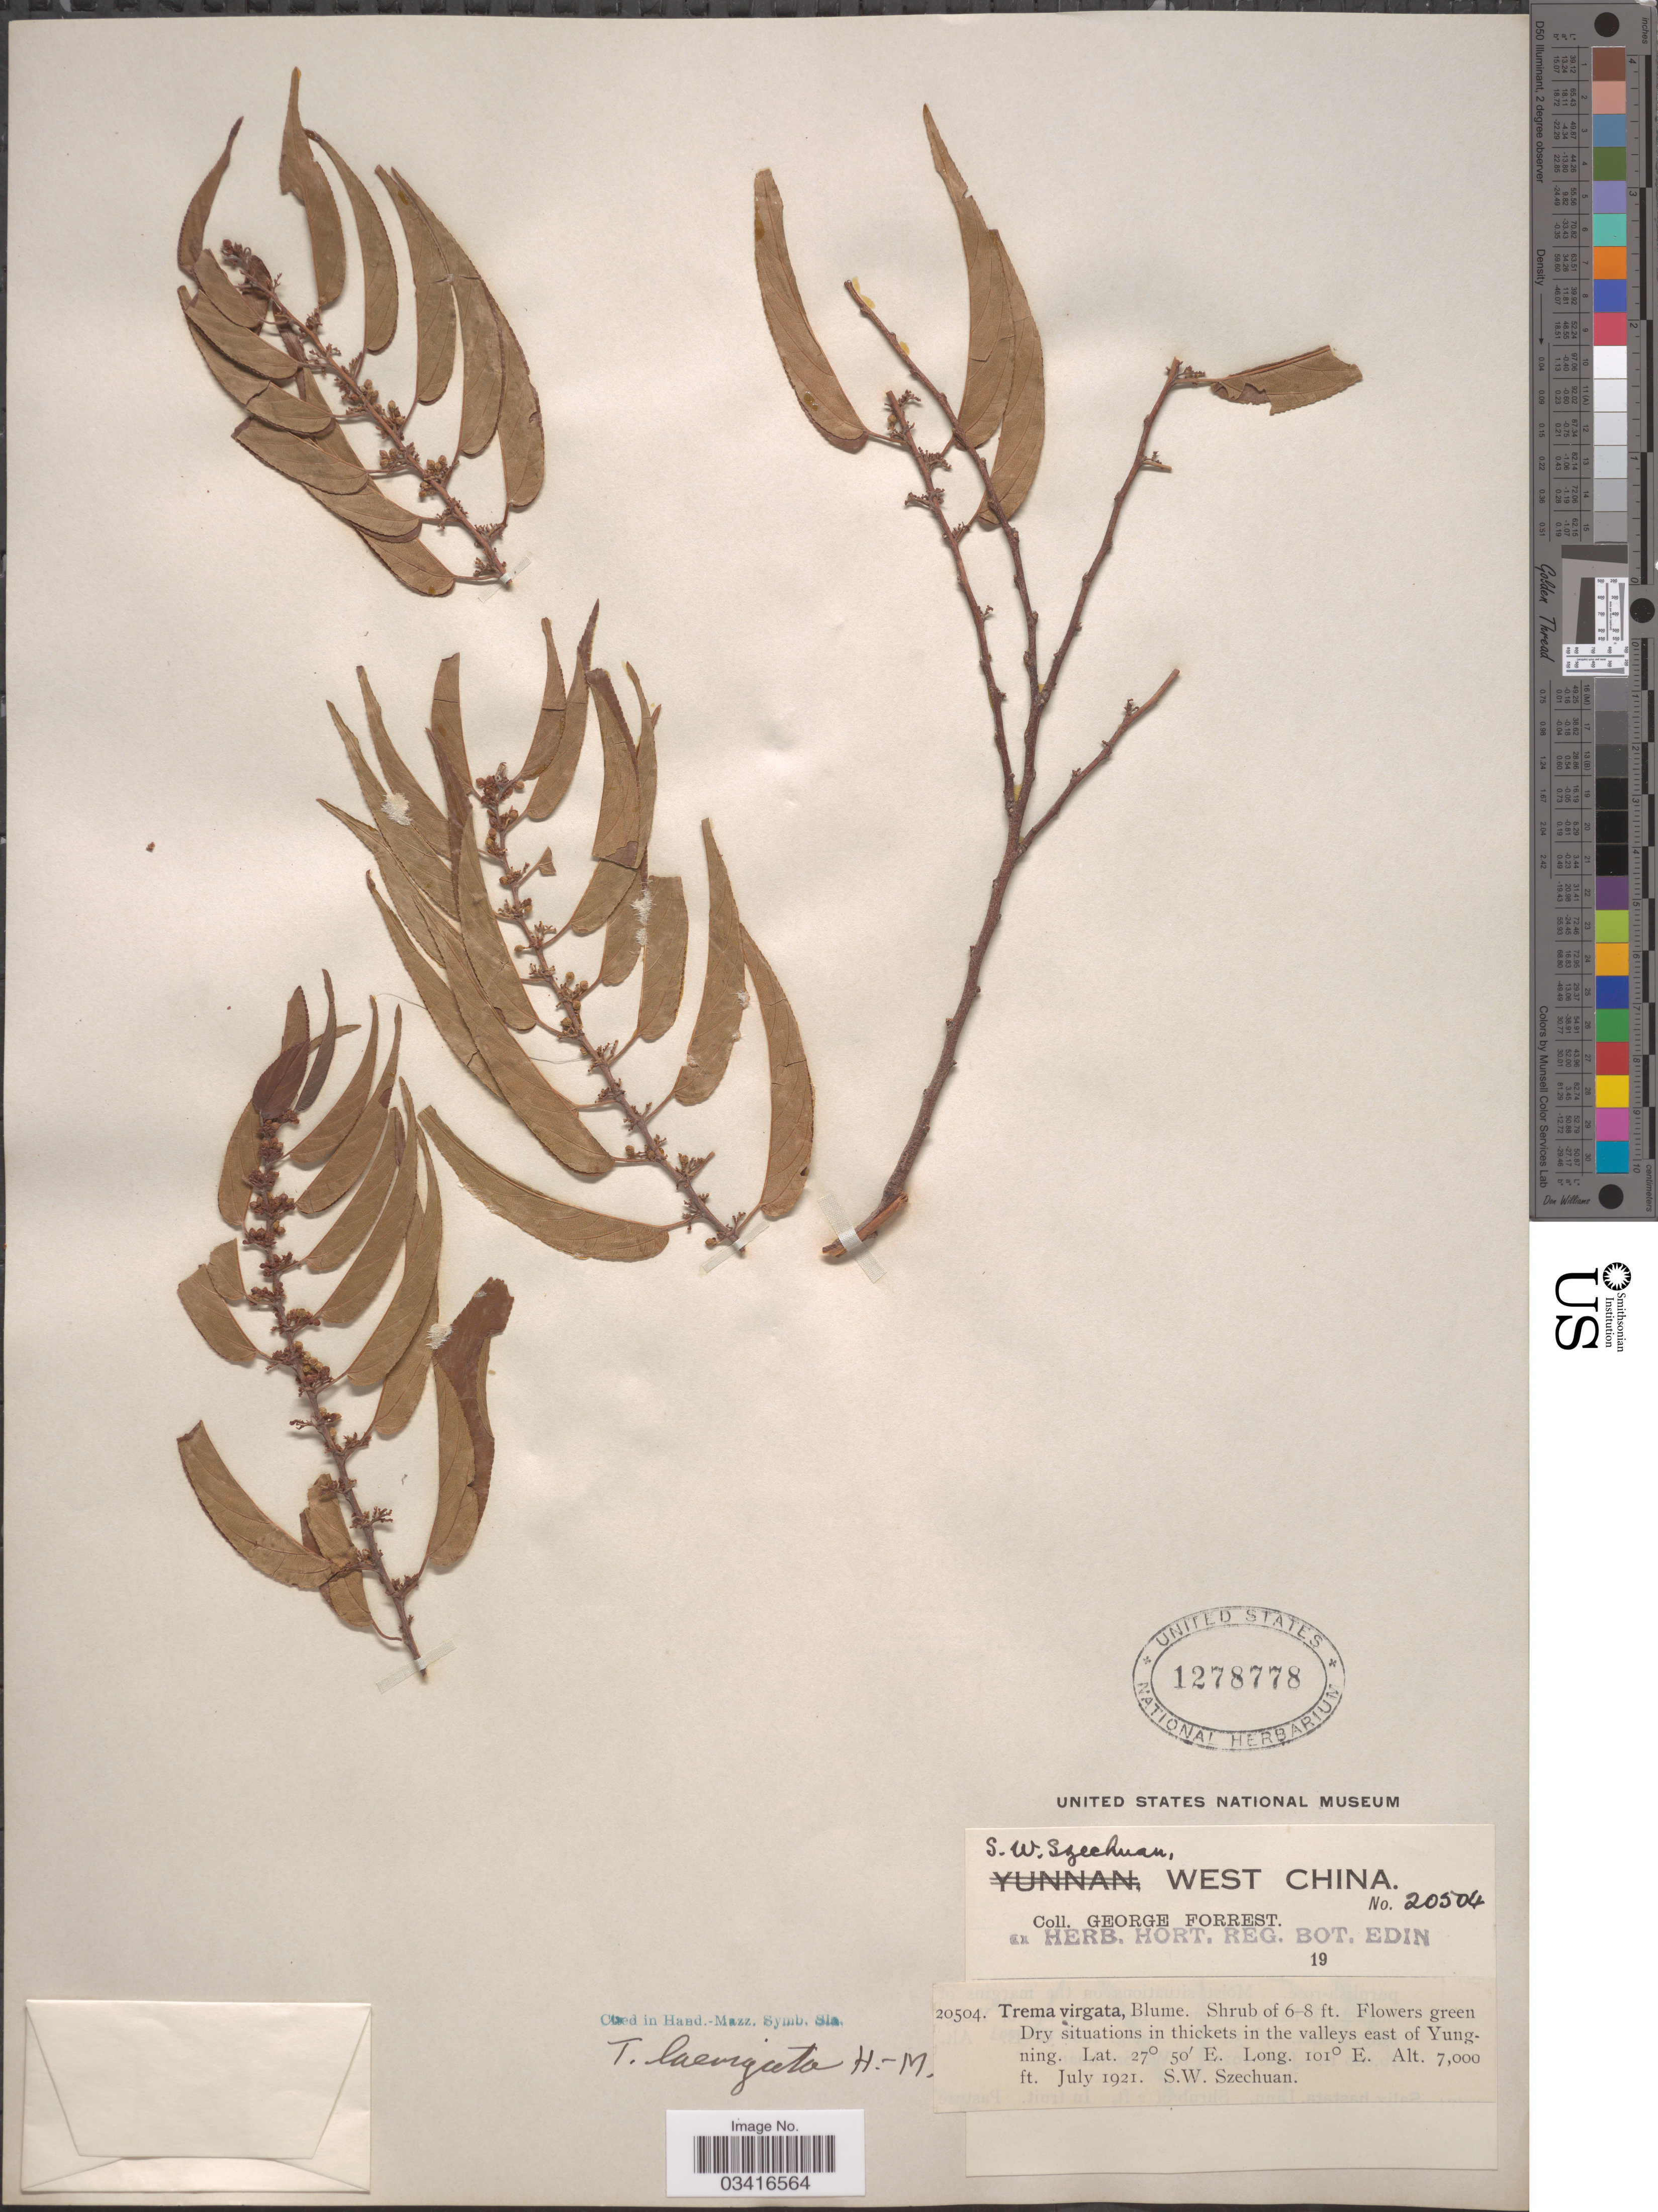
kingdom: Plantae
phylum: Tracheophyta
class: Magnoliopsida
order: Rosales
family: Cannabaceae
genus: Trema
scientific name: Trema levigatum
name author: Hand.-Mazz.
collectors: G. Forrest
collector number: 20504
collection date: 1921-07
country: China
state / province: Sichuan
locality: S. W. Szechuan, West China. Dry situations in thickets in the valleys east of Yungning.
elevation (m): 2134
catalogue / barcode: US 1278778